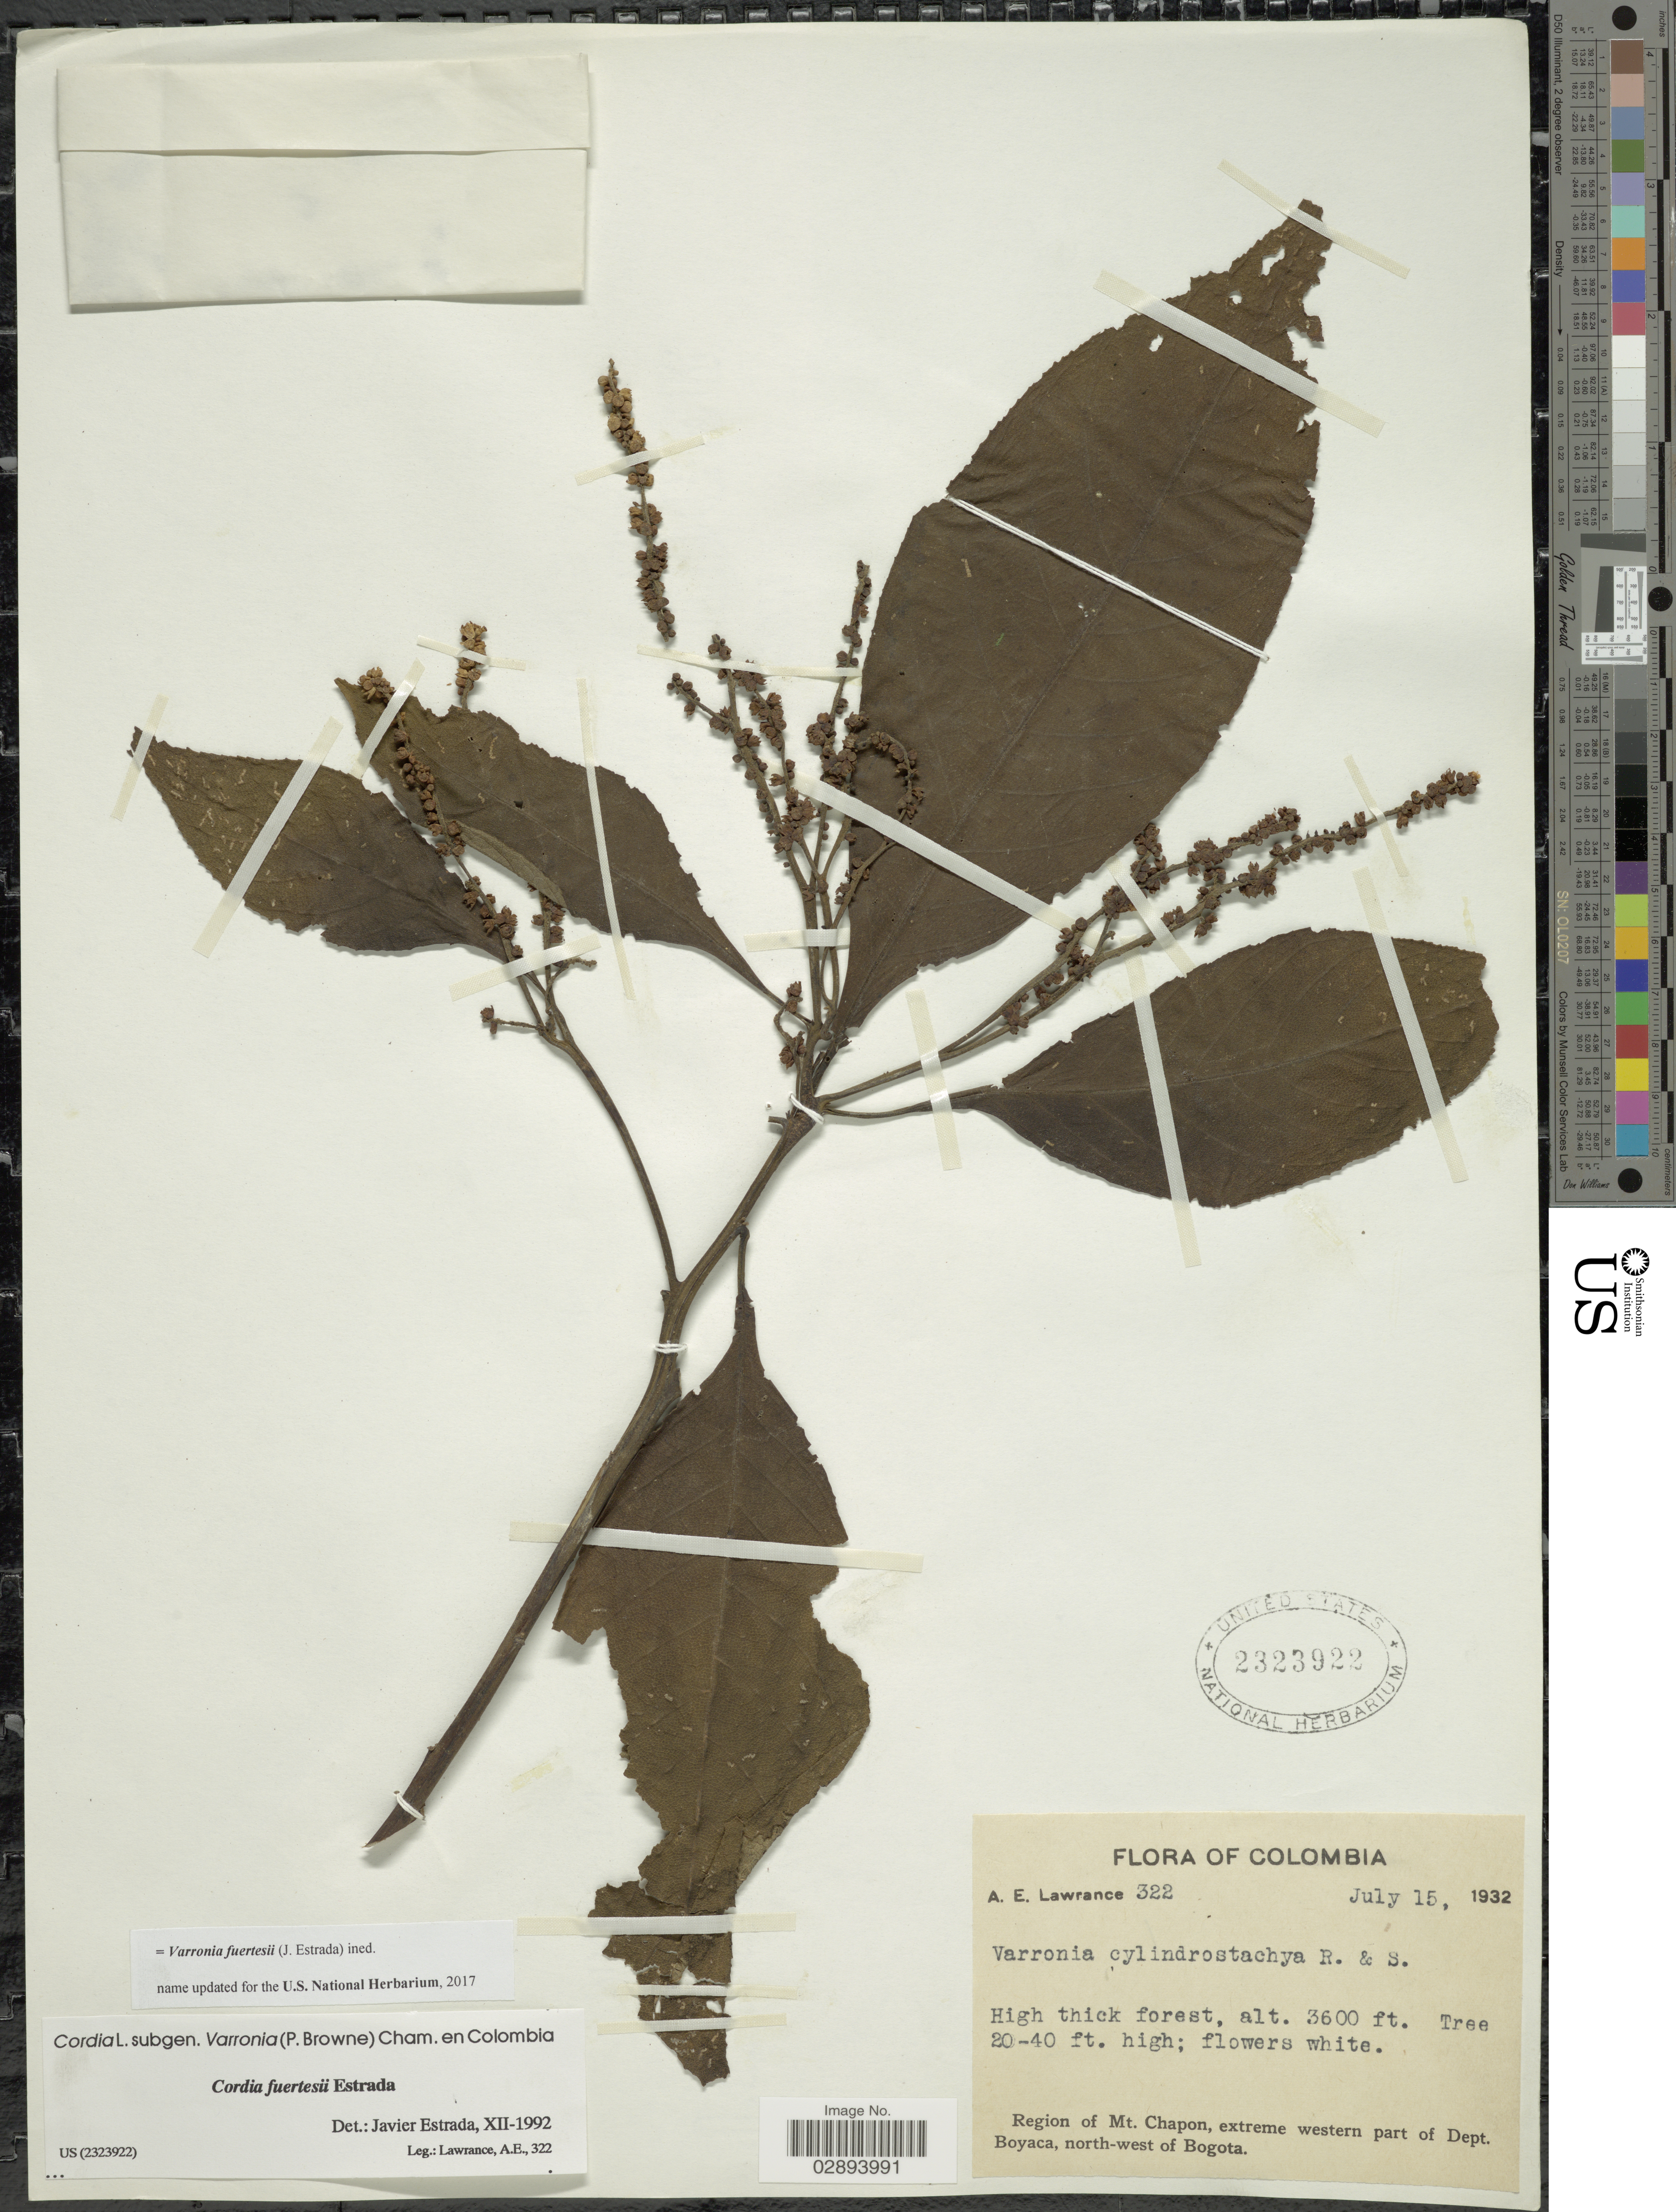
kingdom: Plantae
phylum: Tracheophyta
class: Magnoliopsida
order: Boraginales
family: Cordiaceae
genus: Varronia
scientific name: Varronia fuertesii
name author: (J. Estrada) T.S. Silva & J.I.M. Melo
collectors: A. Lawrance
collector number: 322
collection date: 1932-07-15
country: Colombia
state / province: Boyacá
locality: Region of Mt. Chapon, extreme western part of Dept. Boyaca, north-west of Bogota.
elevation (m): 1097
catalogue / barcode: US 2323922